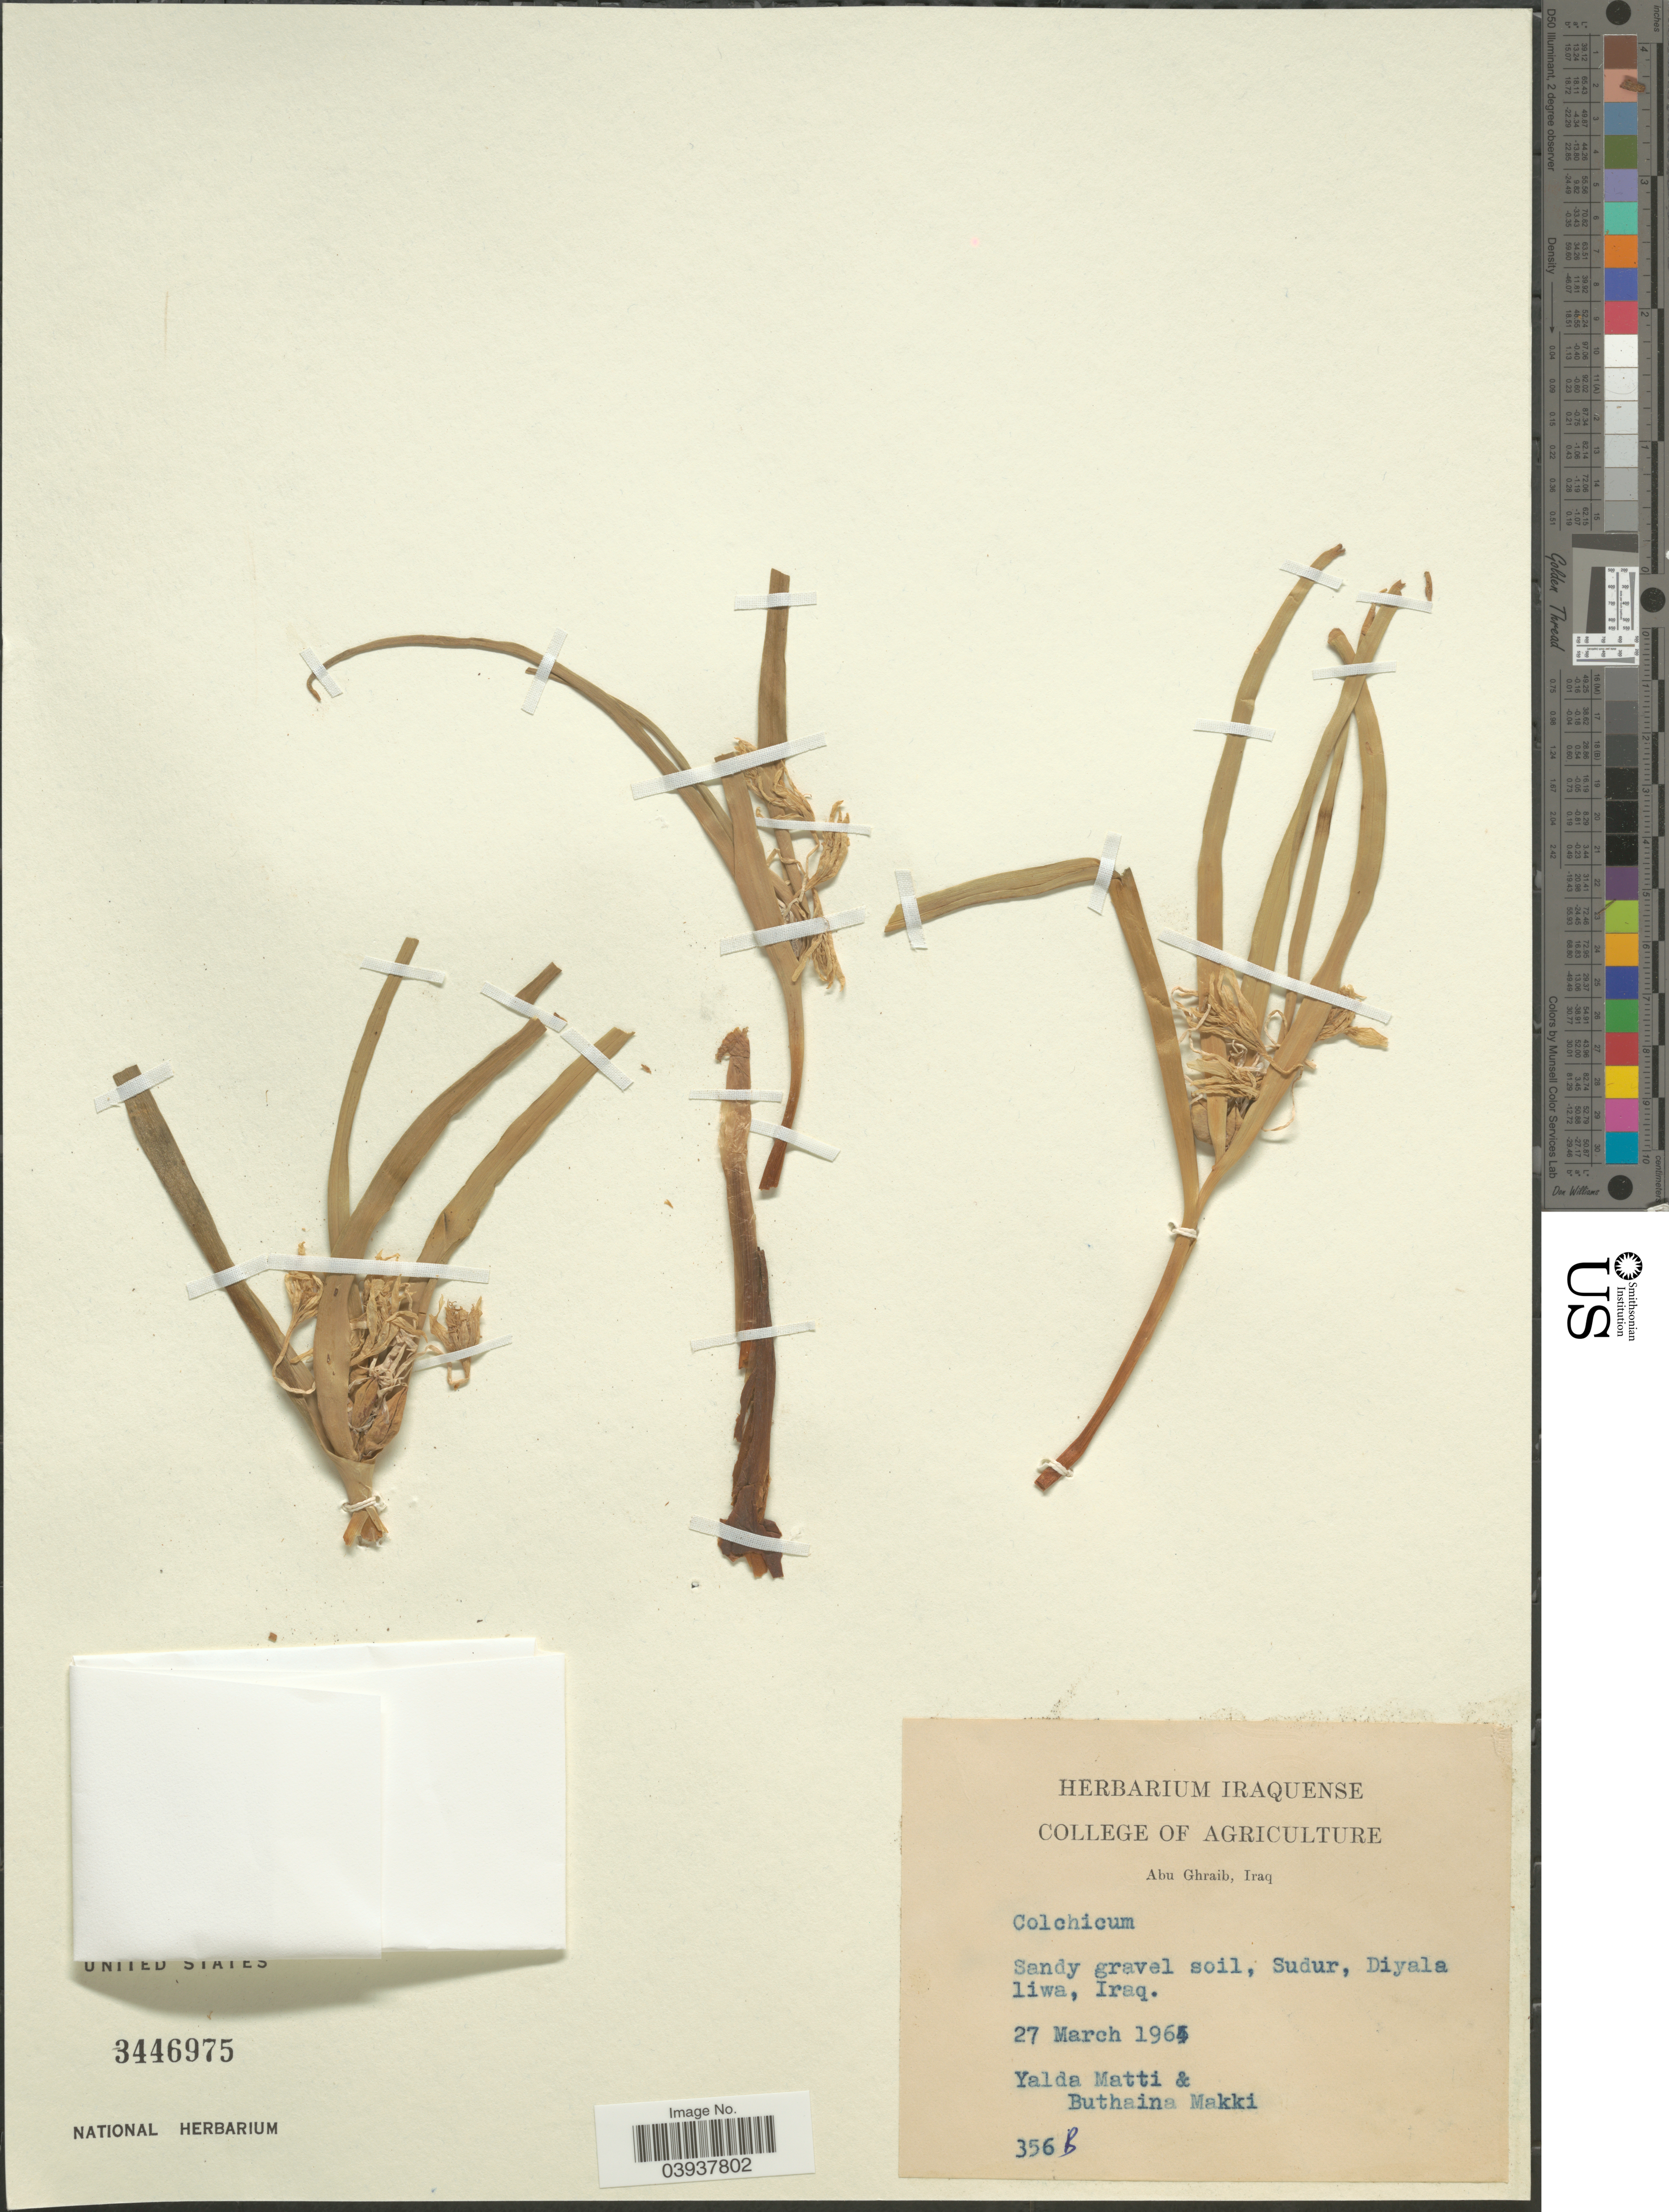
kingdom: Plantae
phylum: Tracheophyta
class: Liliopsida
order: Liliales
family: Colchicaceae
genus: Colchicum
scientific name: Colchicum sp.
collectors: Y. Matti & B. Makki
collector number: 356B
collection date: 1965-03-27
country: Iraq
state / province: Diyala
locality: Sandy gravel soil, Sudur, Diyala liwa.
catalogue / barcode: US 3446975